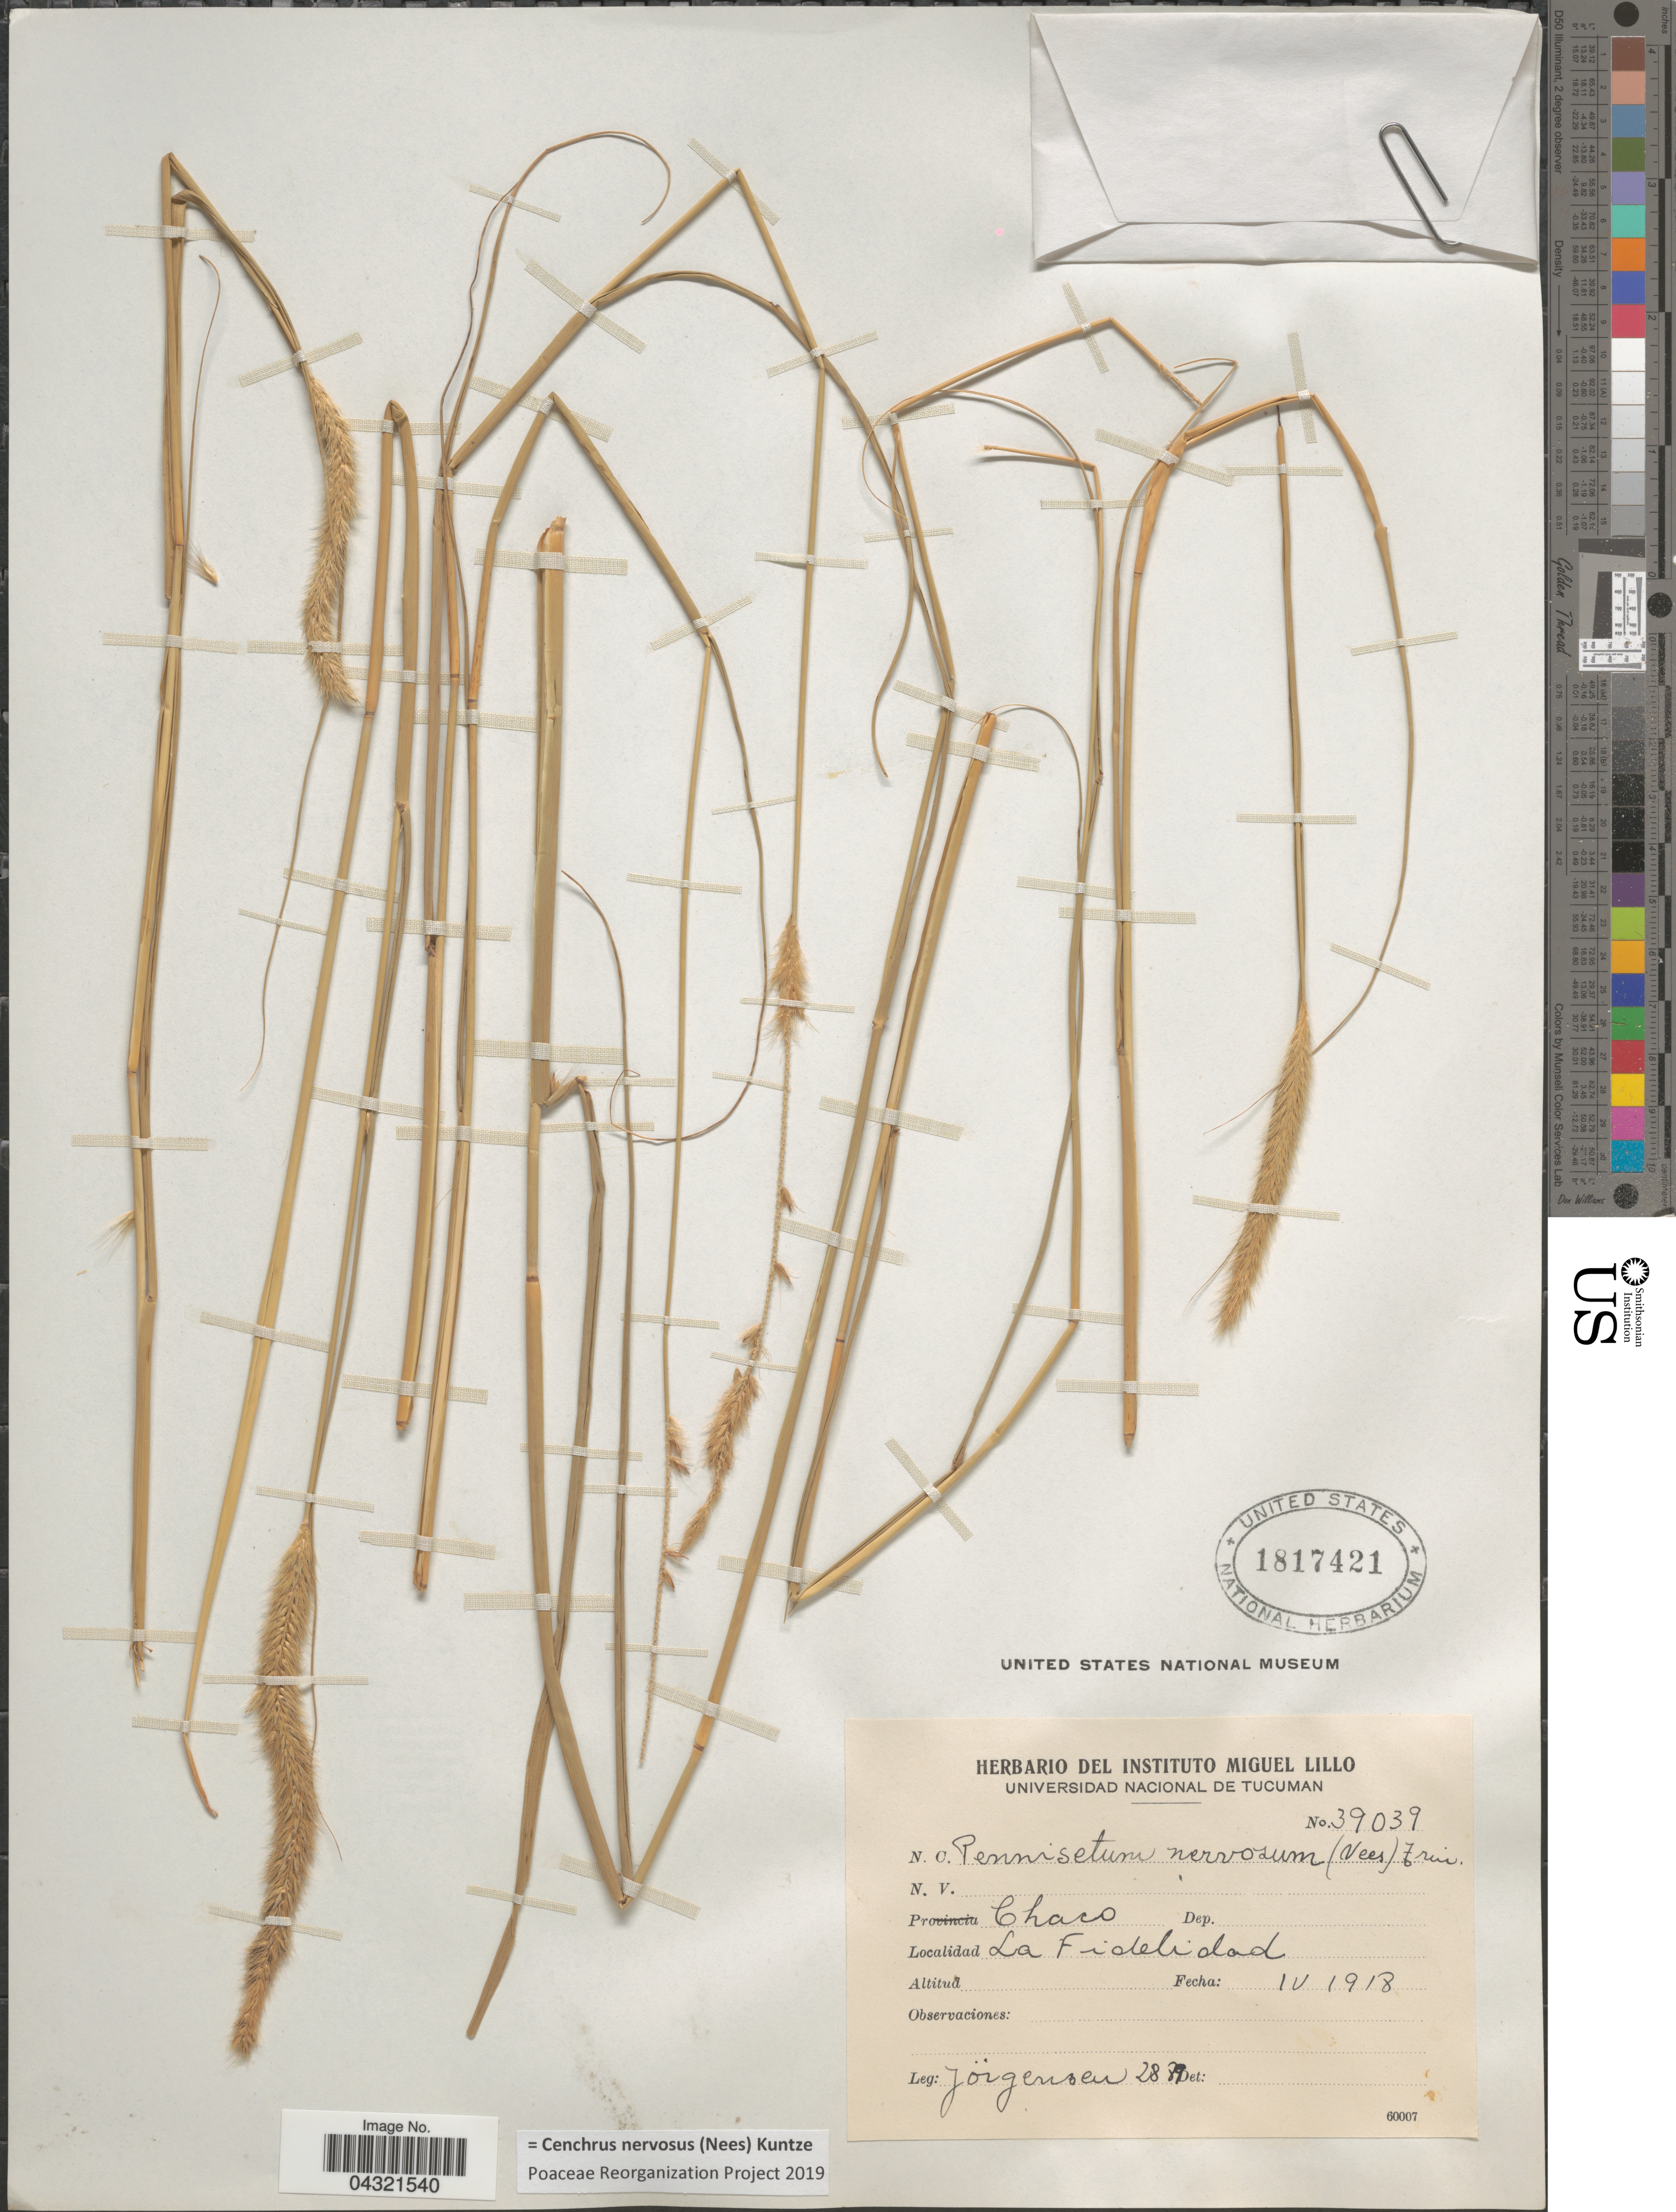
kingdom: Plantae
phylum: Tracheophyta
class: Liliopsida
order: Poales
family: Poaceae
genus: Cenchrus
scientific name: Cenchrus nervosus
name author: (Nees) Kuntze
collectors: Jorgensen, --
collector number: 2889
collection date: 1918-04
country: Argentina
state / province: Chaco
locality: La Fidelidad.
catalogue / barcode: US 1817421